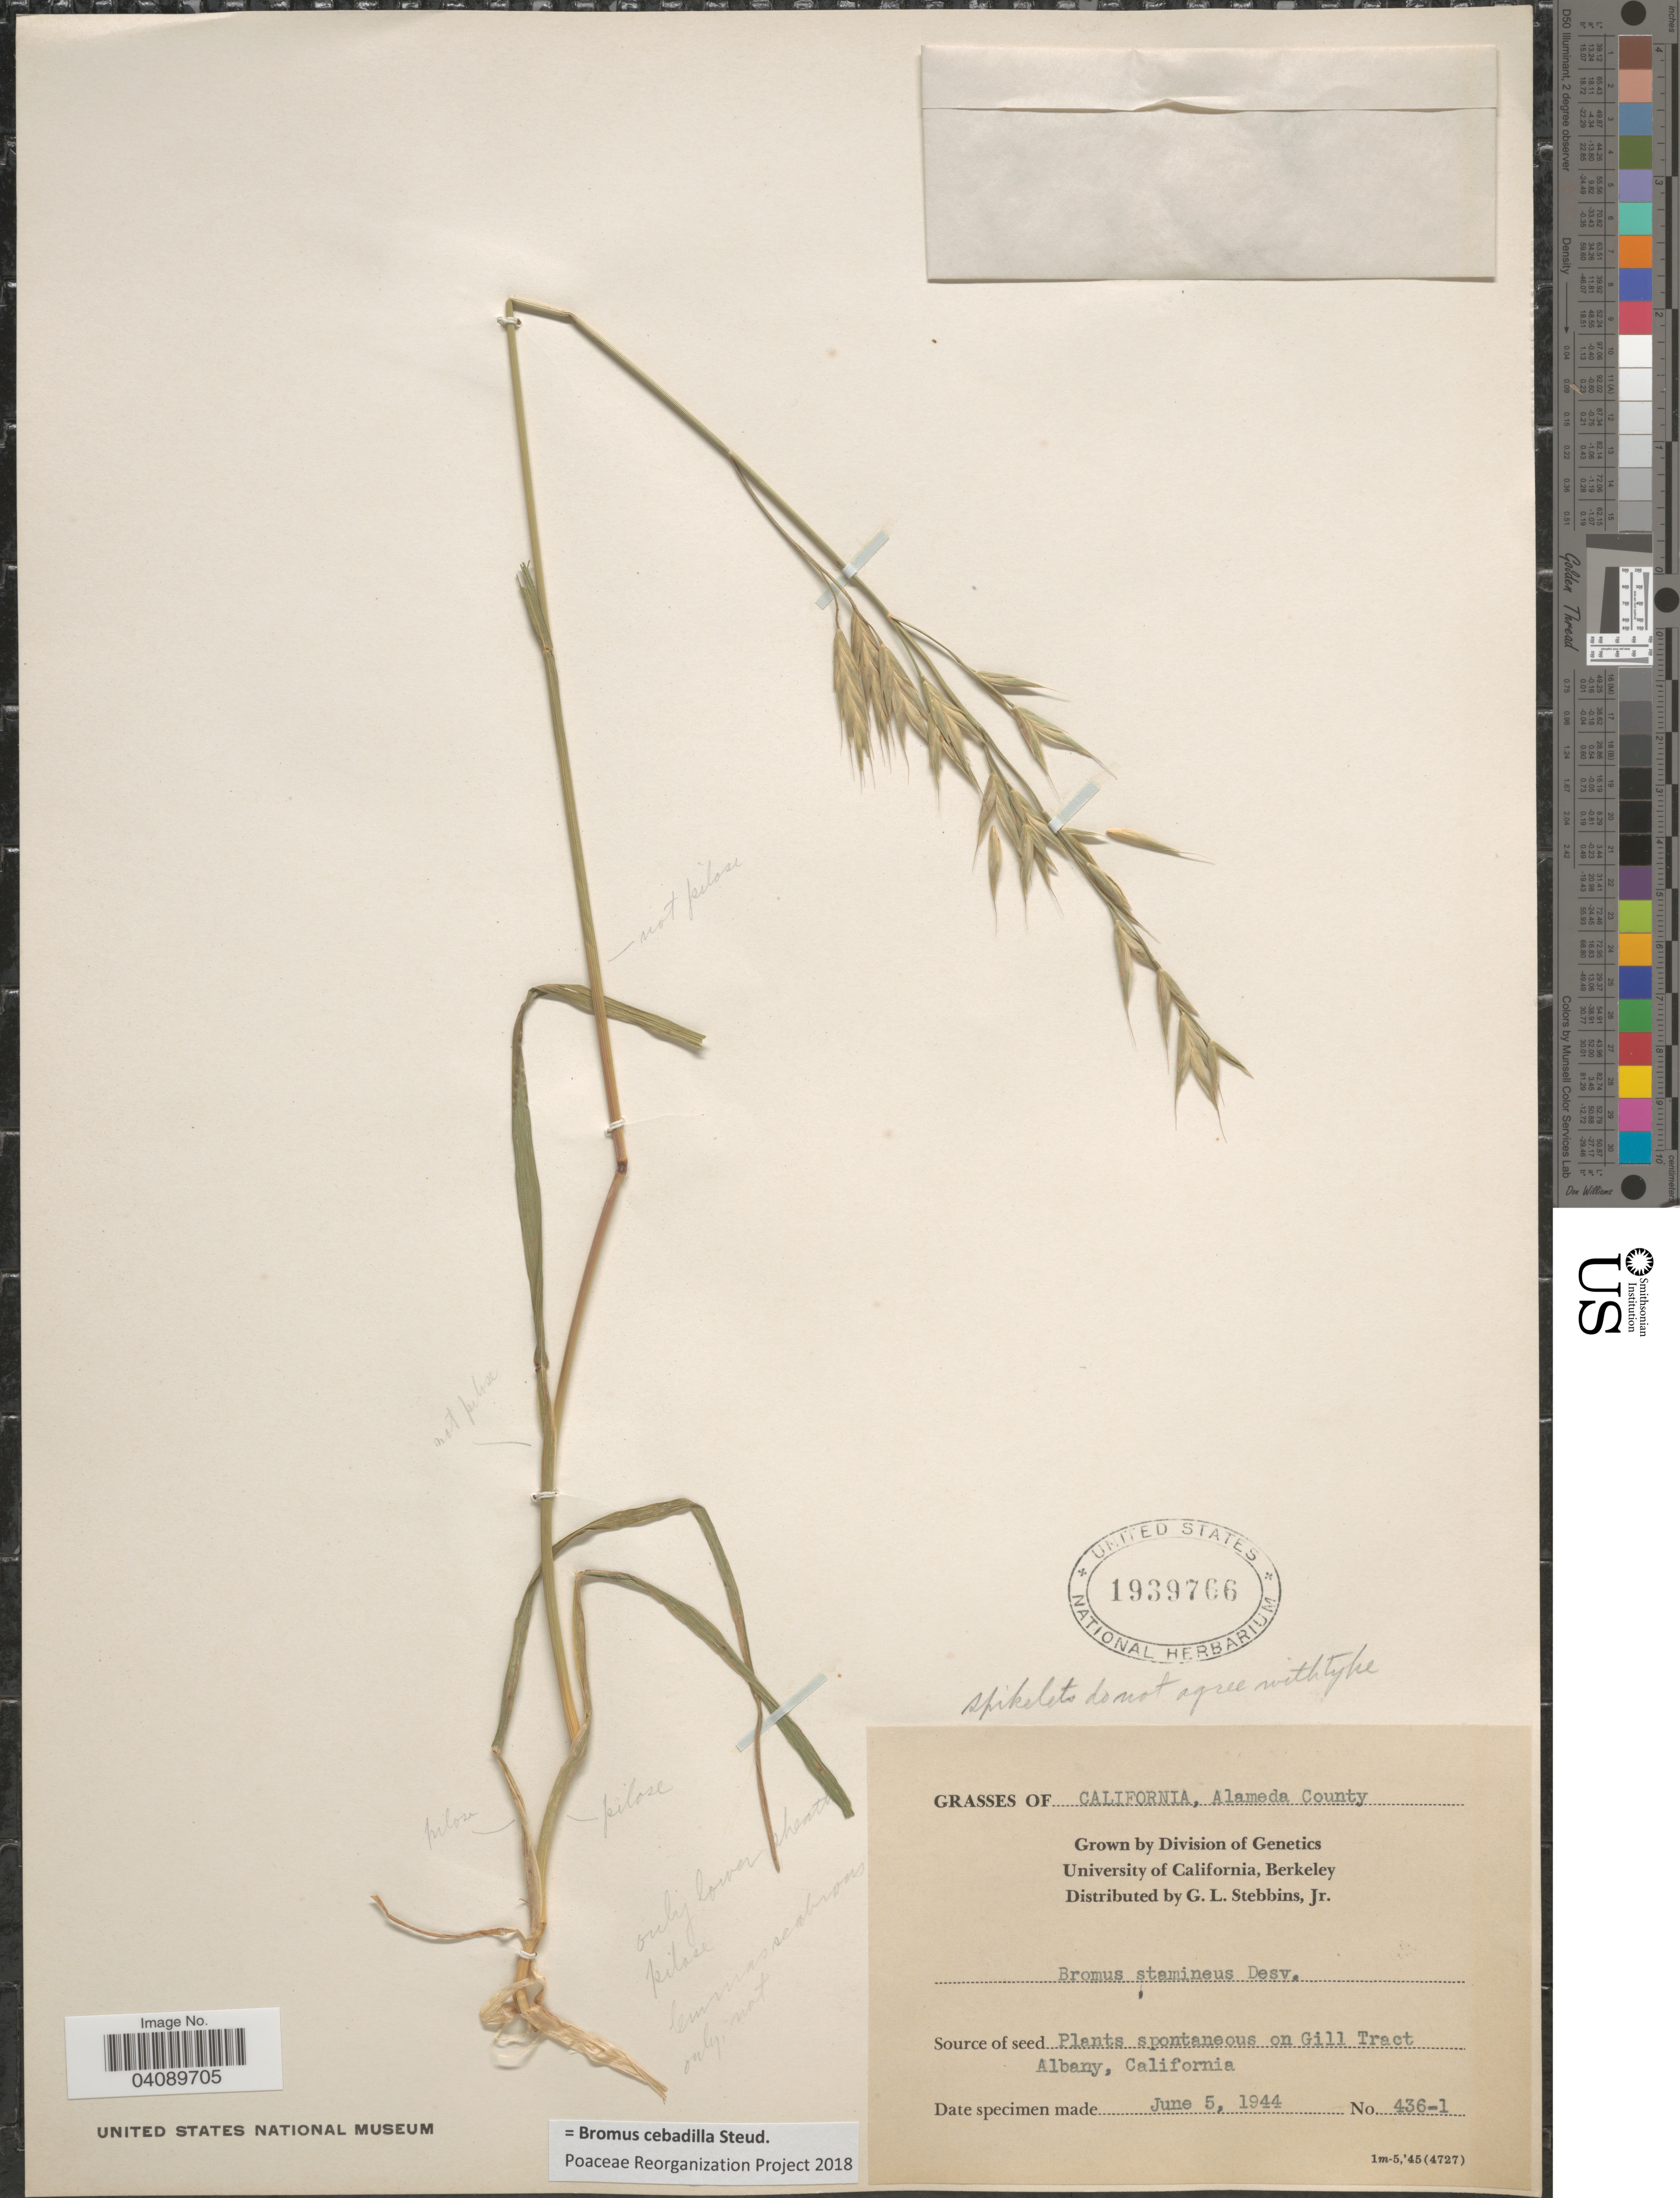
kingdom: Plantae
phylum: Tracheophyta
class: Liliopsida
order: Poales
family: Poaceae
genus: Bromus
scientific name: Bromus cebadilla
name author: Steud.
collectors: G. Stebbins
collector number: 436-1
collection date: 1944-06-05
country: United States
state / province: California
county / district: Alameda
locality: Alameda County. University of California, Berkeley [unsure placement].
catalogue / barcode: US 1939766